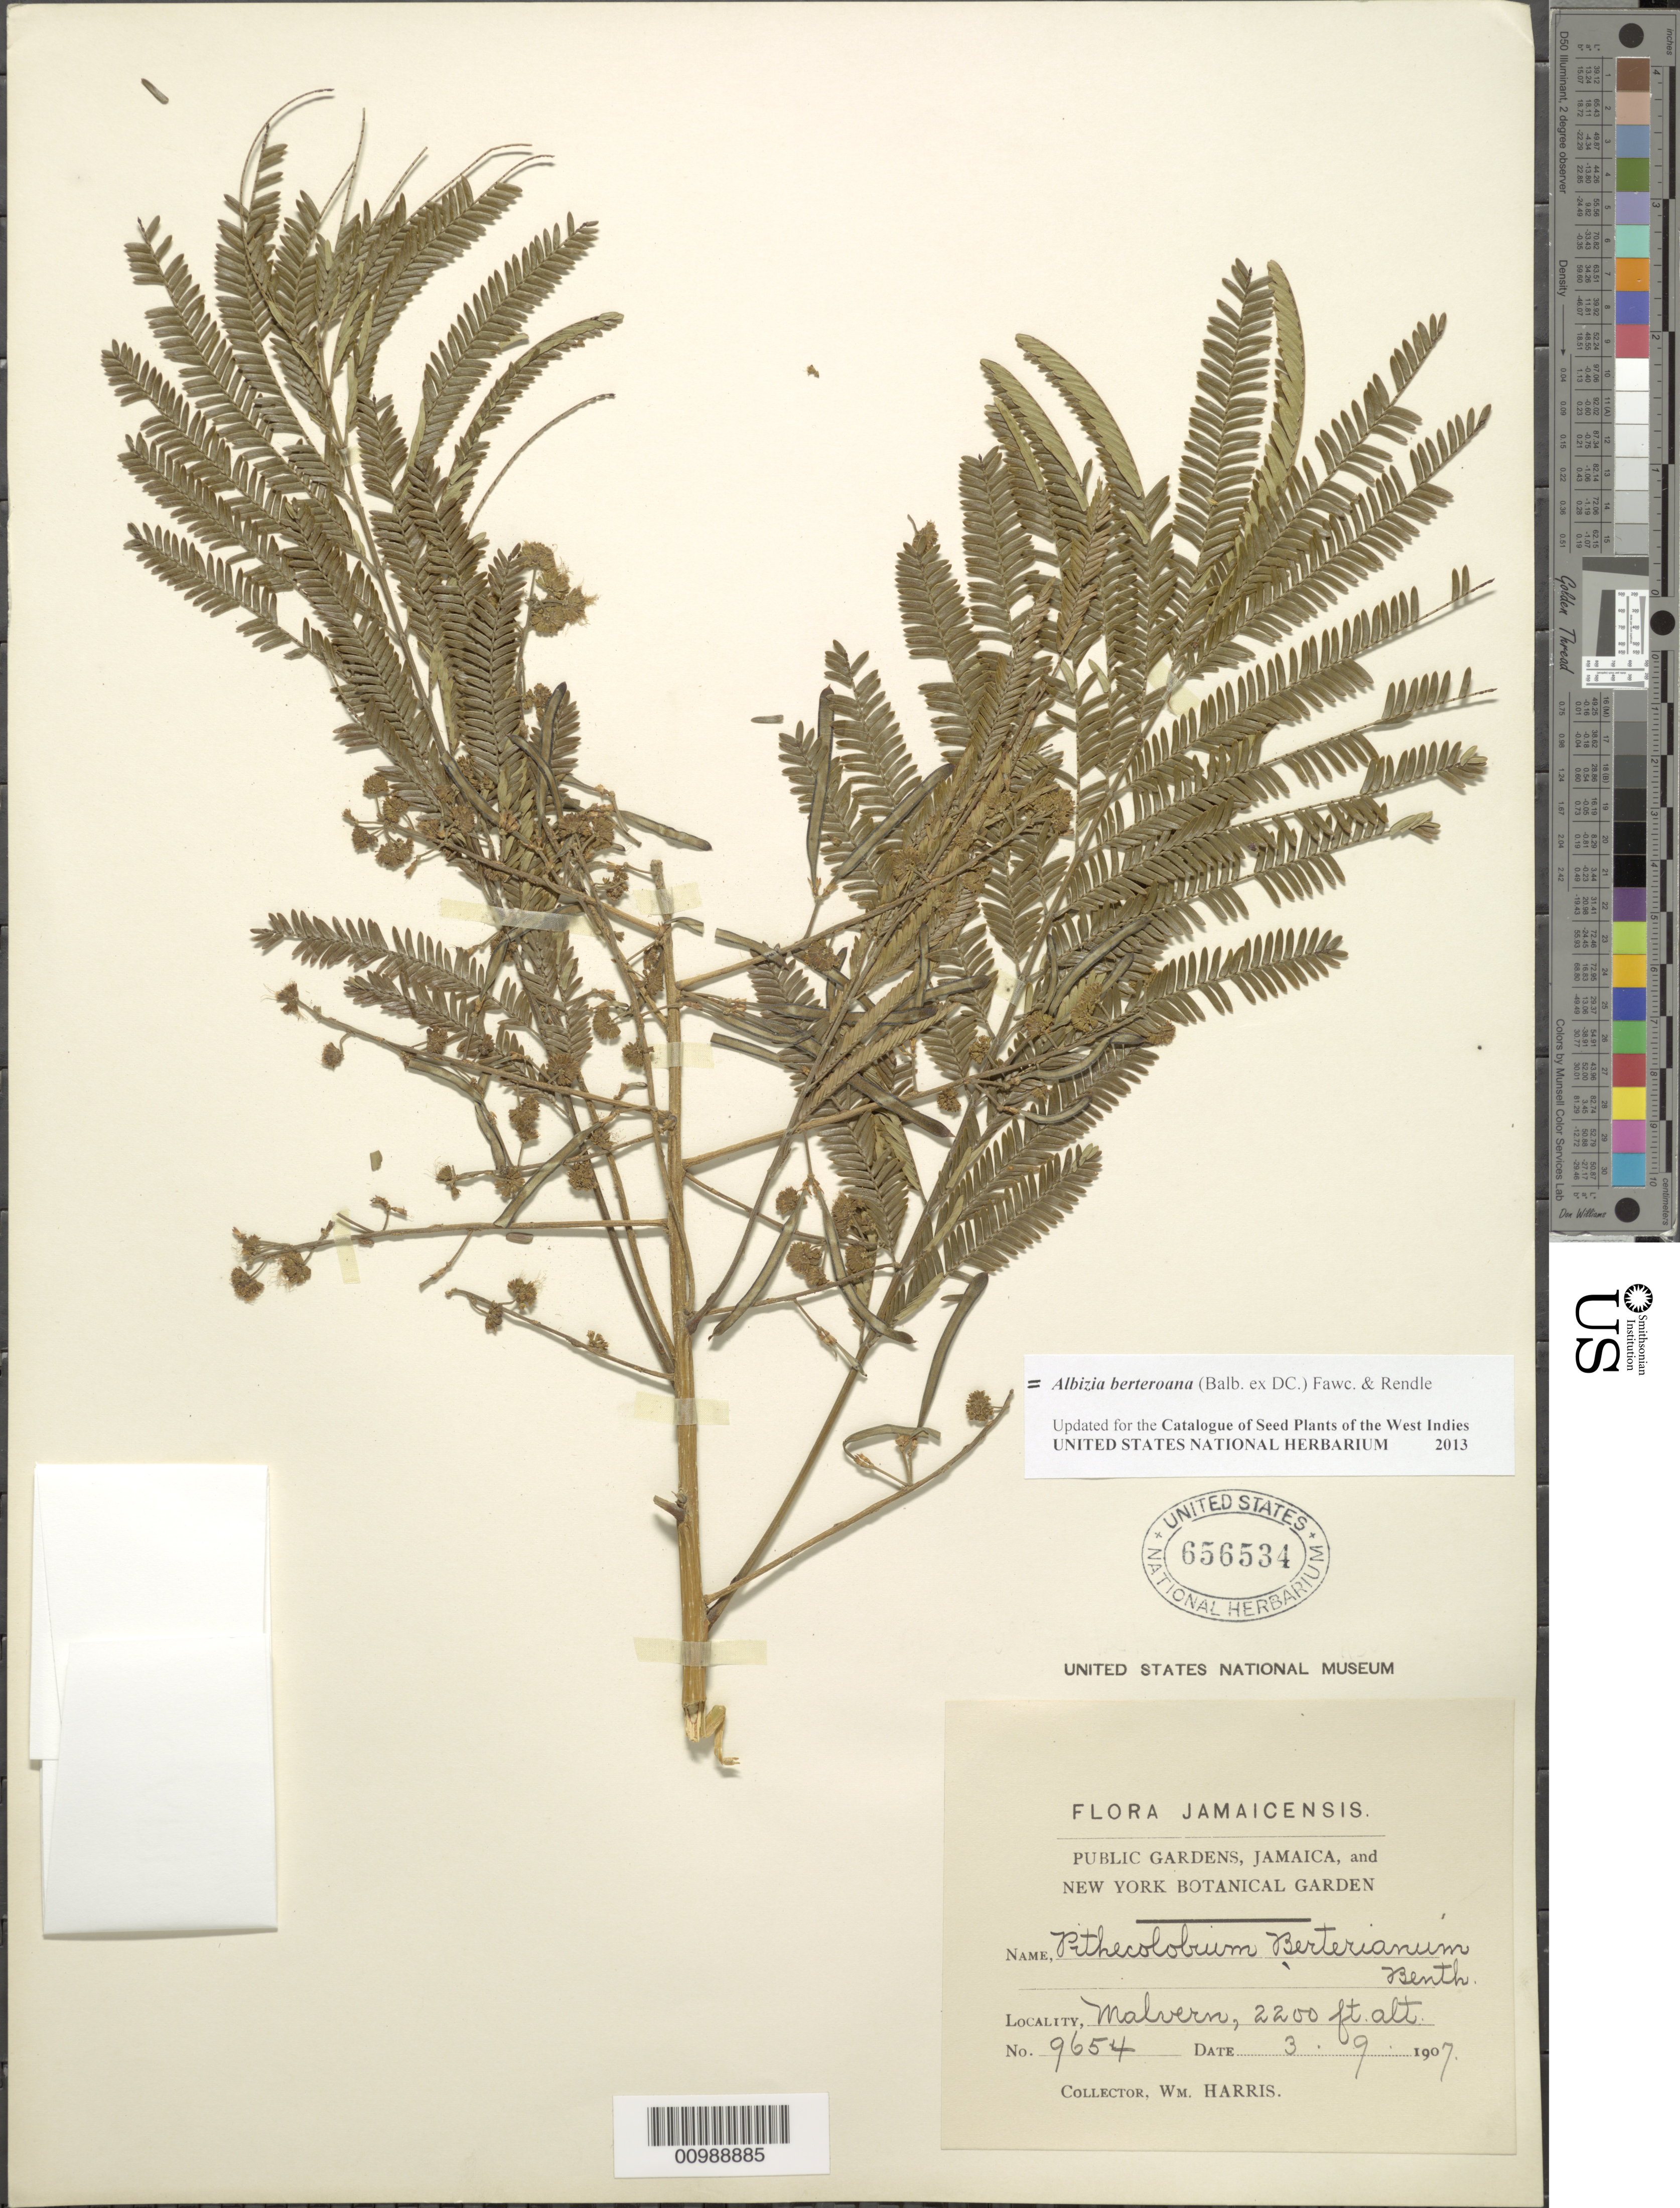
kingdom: Plantae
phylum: Tracheophyta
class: Magnoliopsida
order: Fabales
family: Fabaceae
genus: Pseudalbizzia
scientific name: Pseudalbizzia berteroana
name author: (Balb. ex DC.) Britton & Rose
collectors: W. H. Harris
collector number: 9654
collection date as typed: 09 Mar 1907 or 03 Sep 1907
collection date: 1907-03-09 or 1907-09-03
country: Jamaica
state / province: Saint Elizabeth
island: Jamaica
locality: Malvern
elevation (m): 671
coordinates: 0 N, 0 E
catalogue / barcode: US 656534